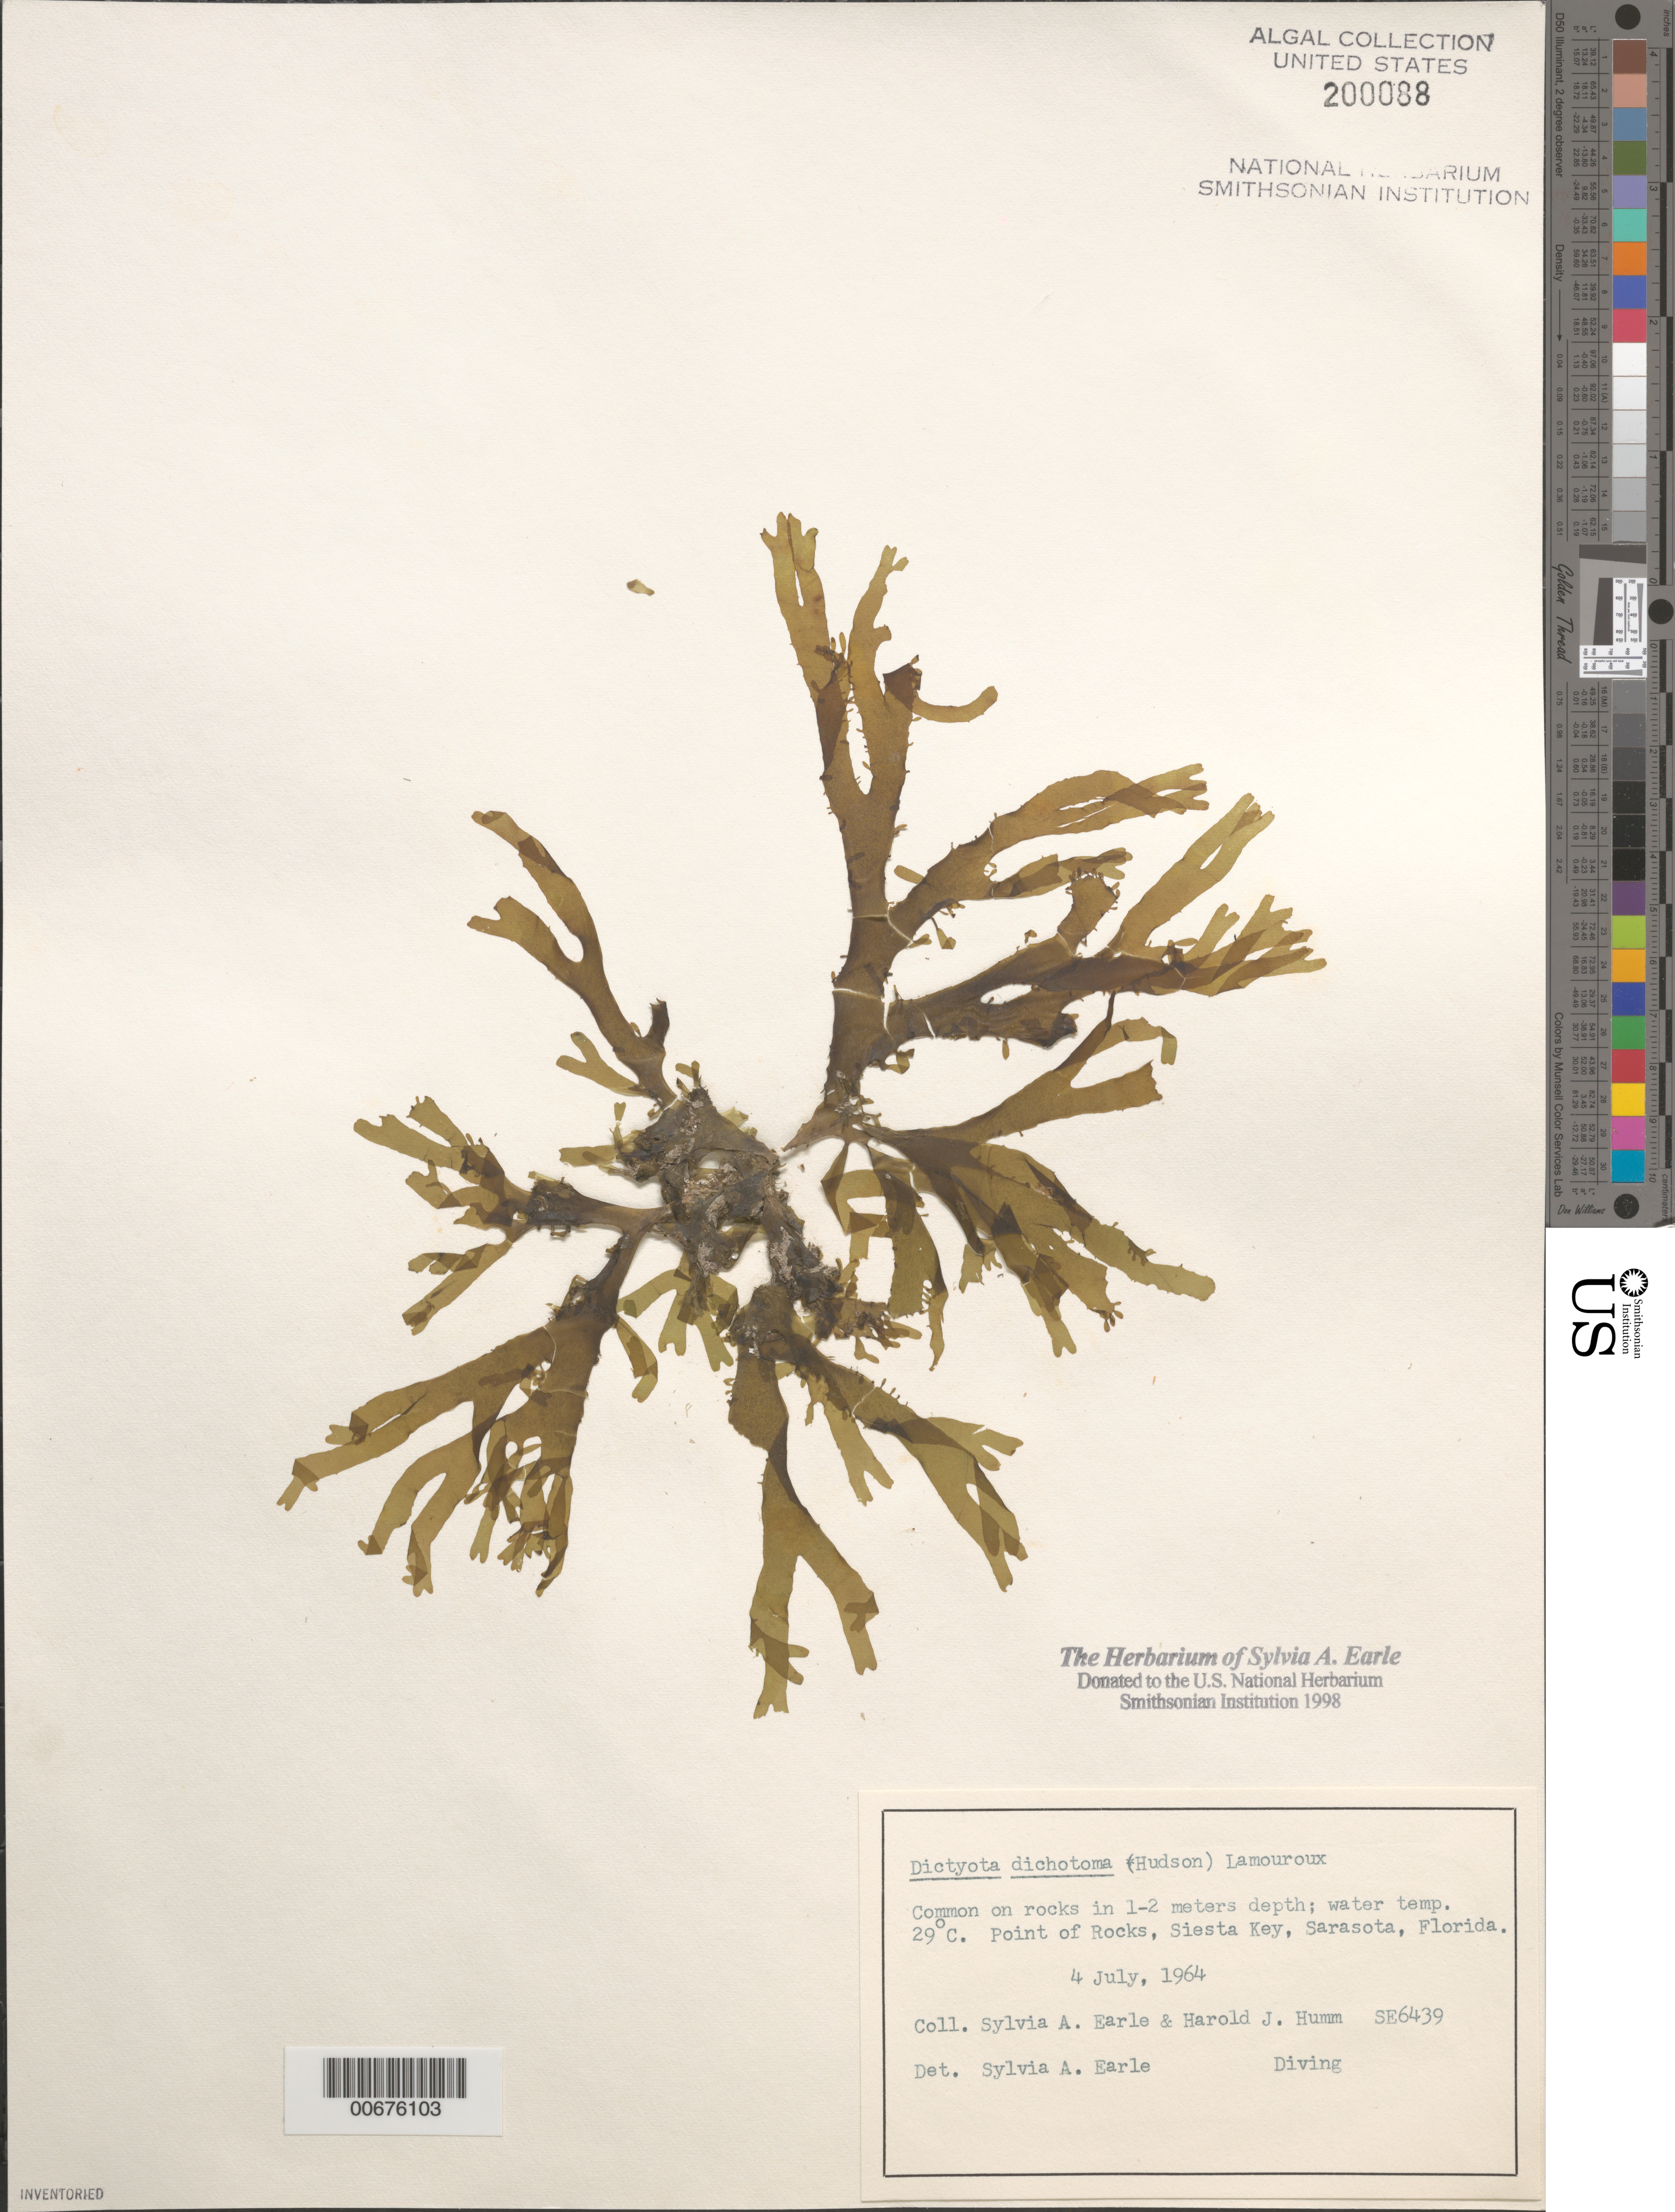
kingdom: Chromista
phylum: Ochrophyta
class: Phaeophyceae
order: Dictyotales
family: Dictyotaceae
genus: Dictyota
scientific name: Dictyota dichotoma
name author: (Huds.) J.V.Lamouroux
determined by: Earle, S. A.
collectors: S. A. Earle & H. J. Humm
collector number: SE 6439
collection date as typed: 04 Jul 1964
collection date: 1964-07-04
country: United States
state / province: Florida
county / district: Sarasota County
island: Siesta Key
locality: Point of Rocks, Sarasota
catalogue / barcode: US 200088